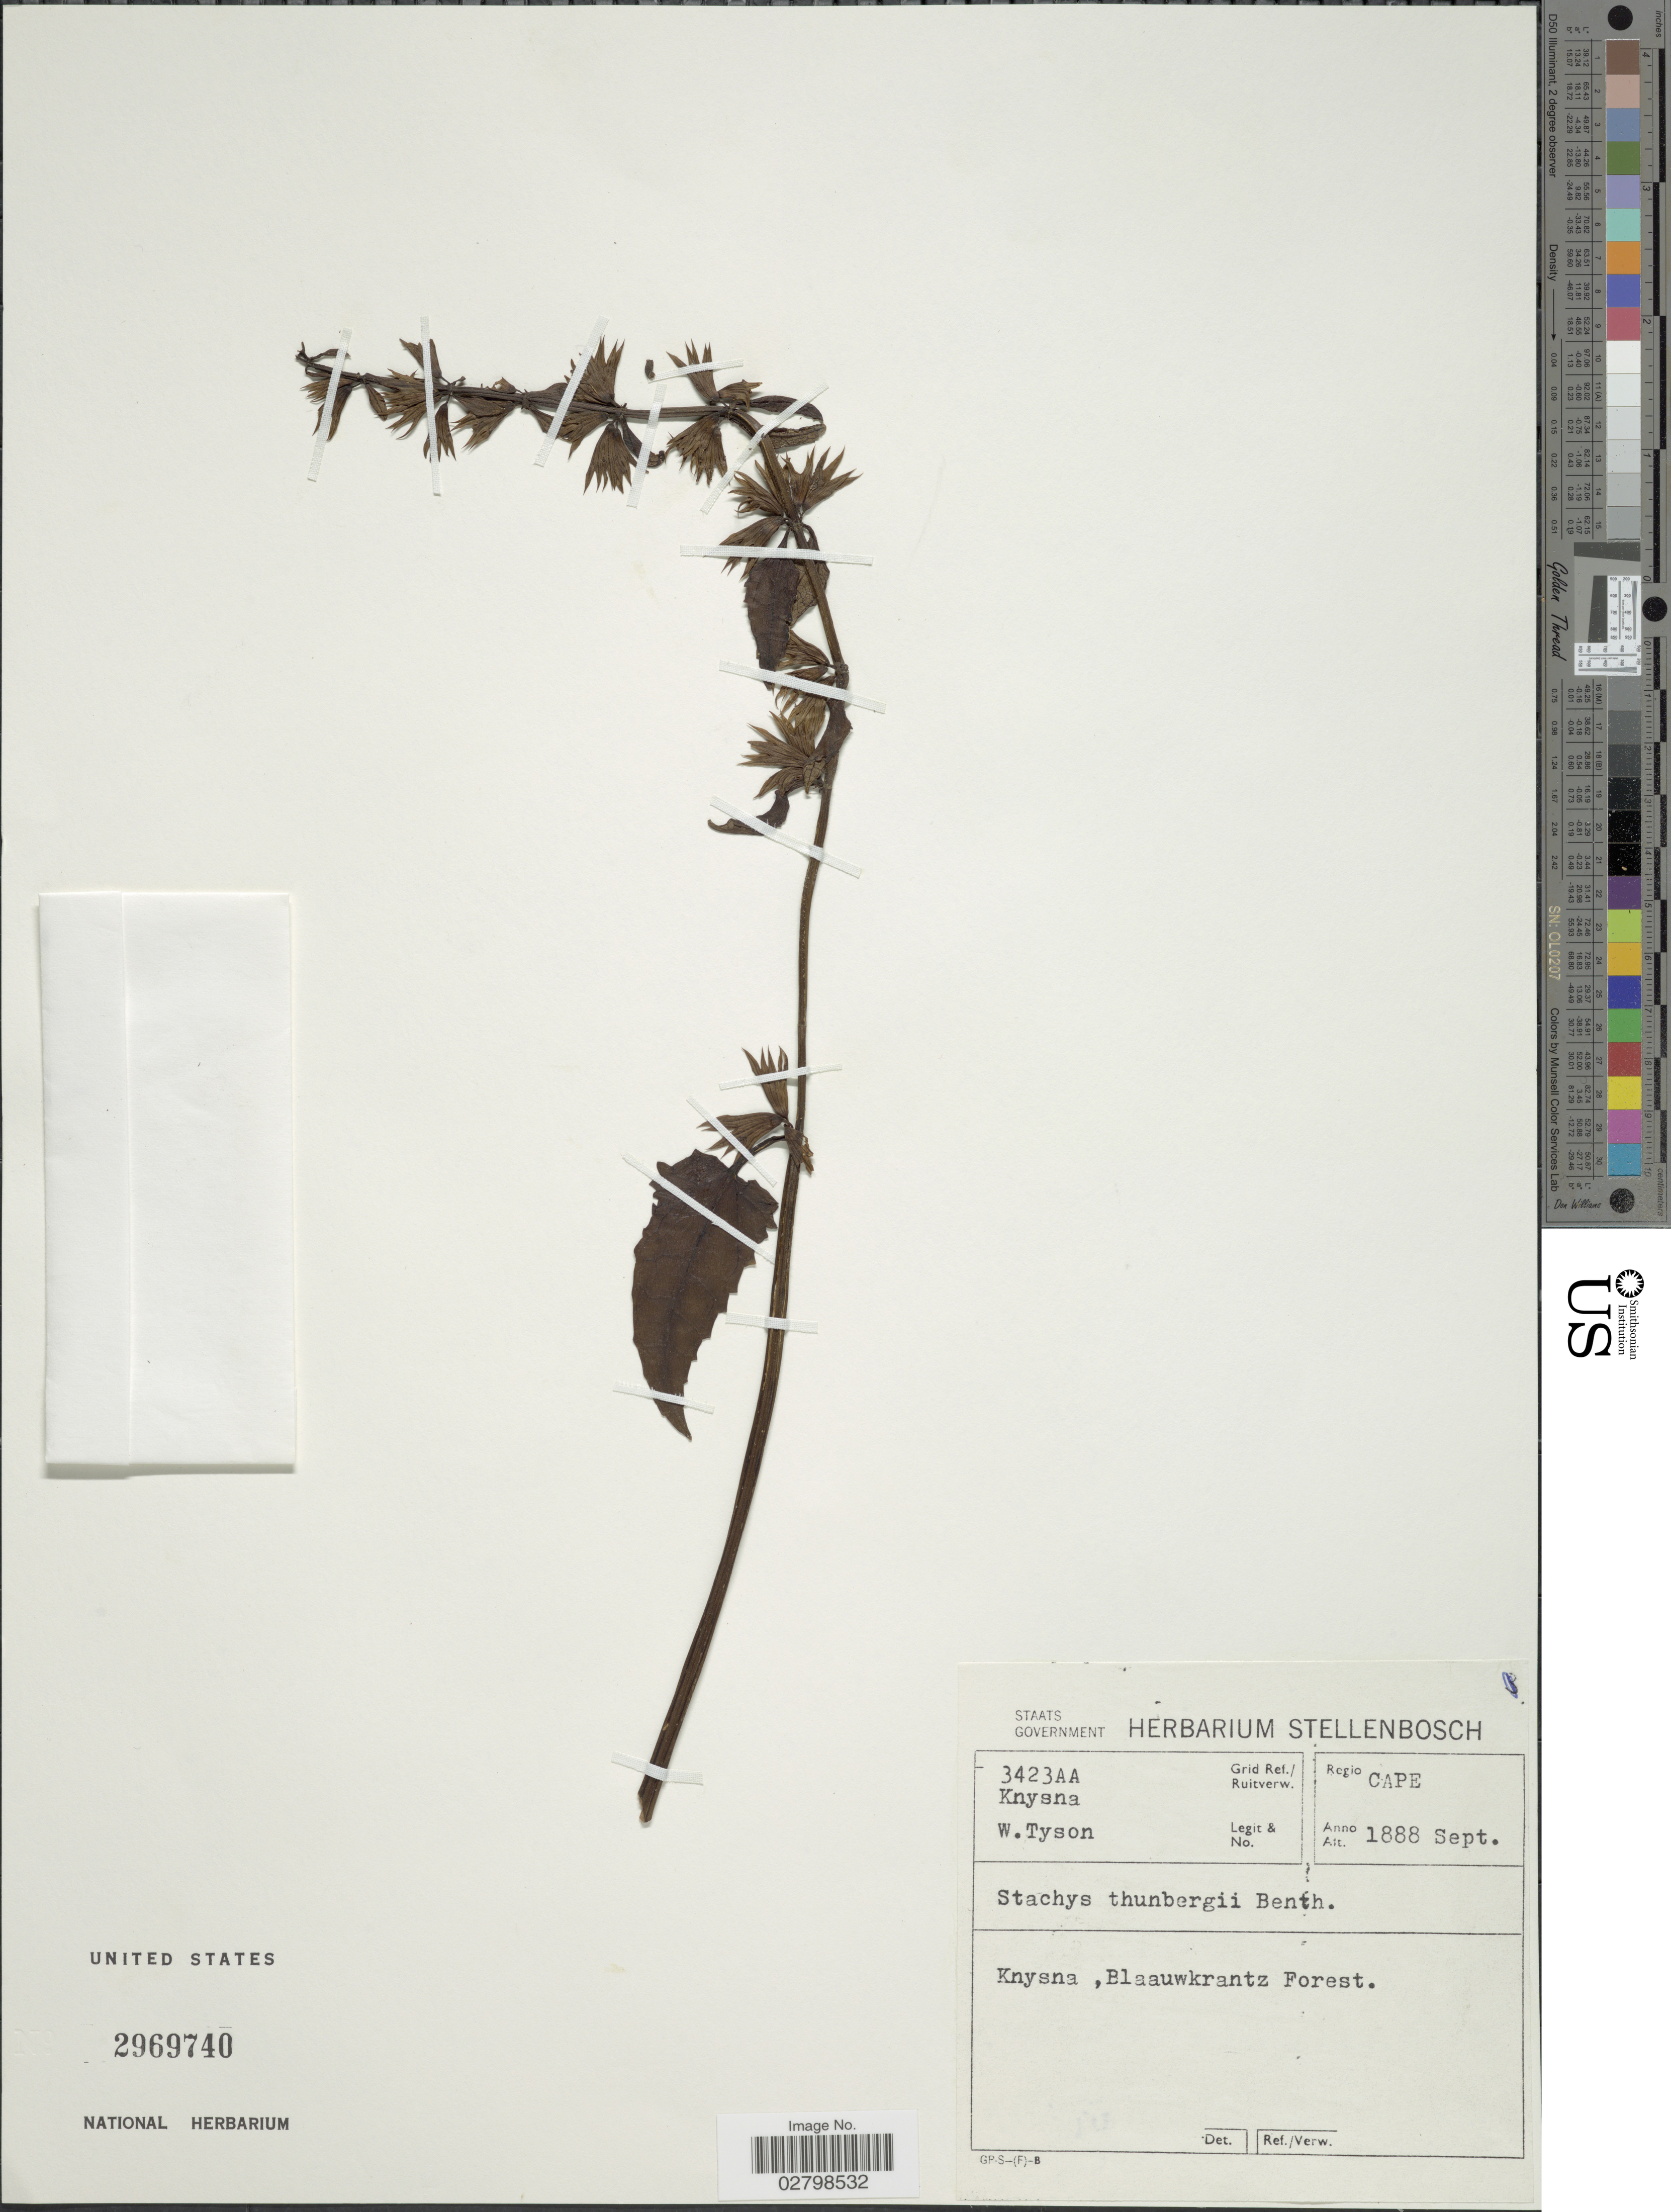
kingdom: Plantae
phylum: Tracheophyta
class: Magnoliopsida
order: Lamiales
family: Lamiaceae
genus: Stachys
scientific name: Stachys thunbergii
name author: Benth.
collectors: W. Tyson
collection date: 1888-09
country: South Africa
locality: Grid Ref./ Ruitverw. 3423AA, Knysna. Regio Cape. Blaauwkrantz Forest.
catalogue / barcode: US 2969740